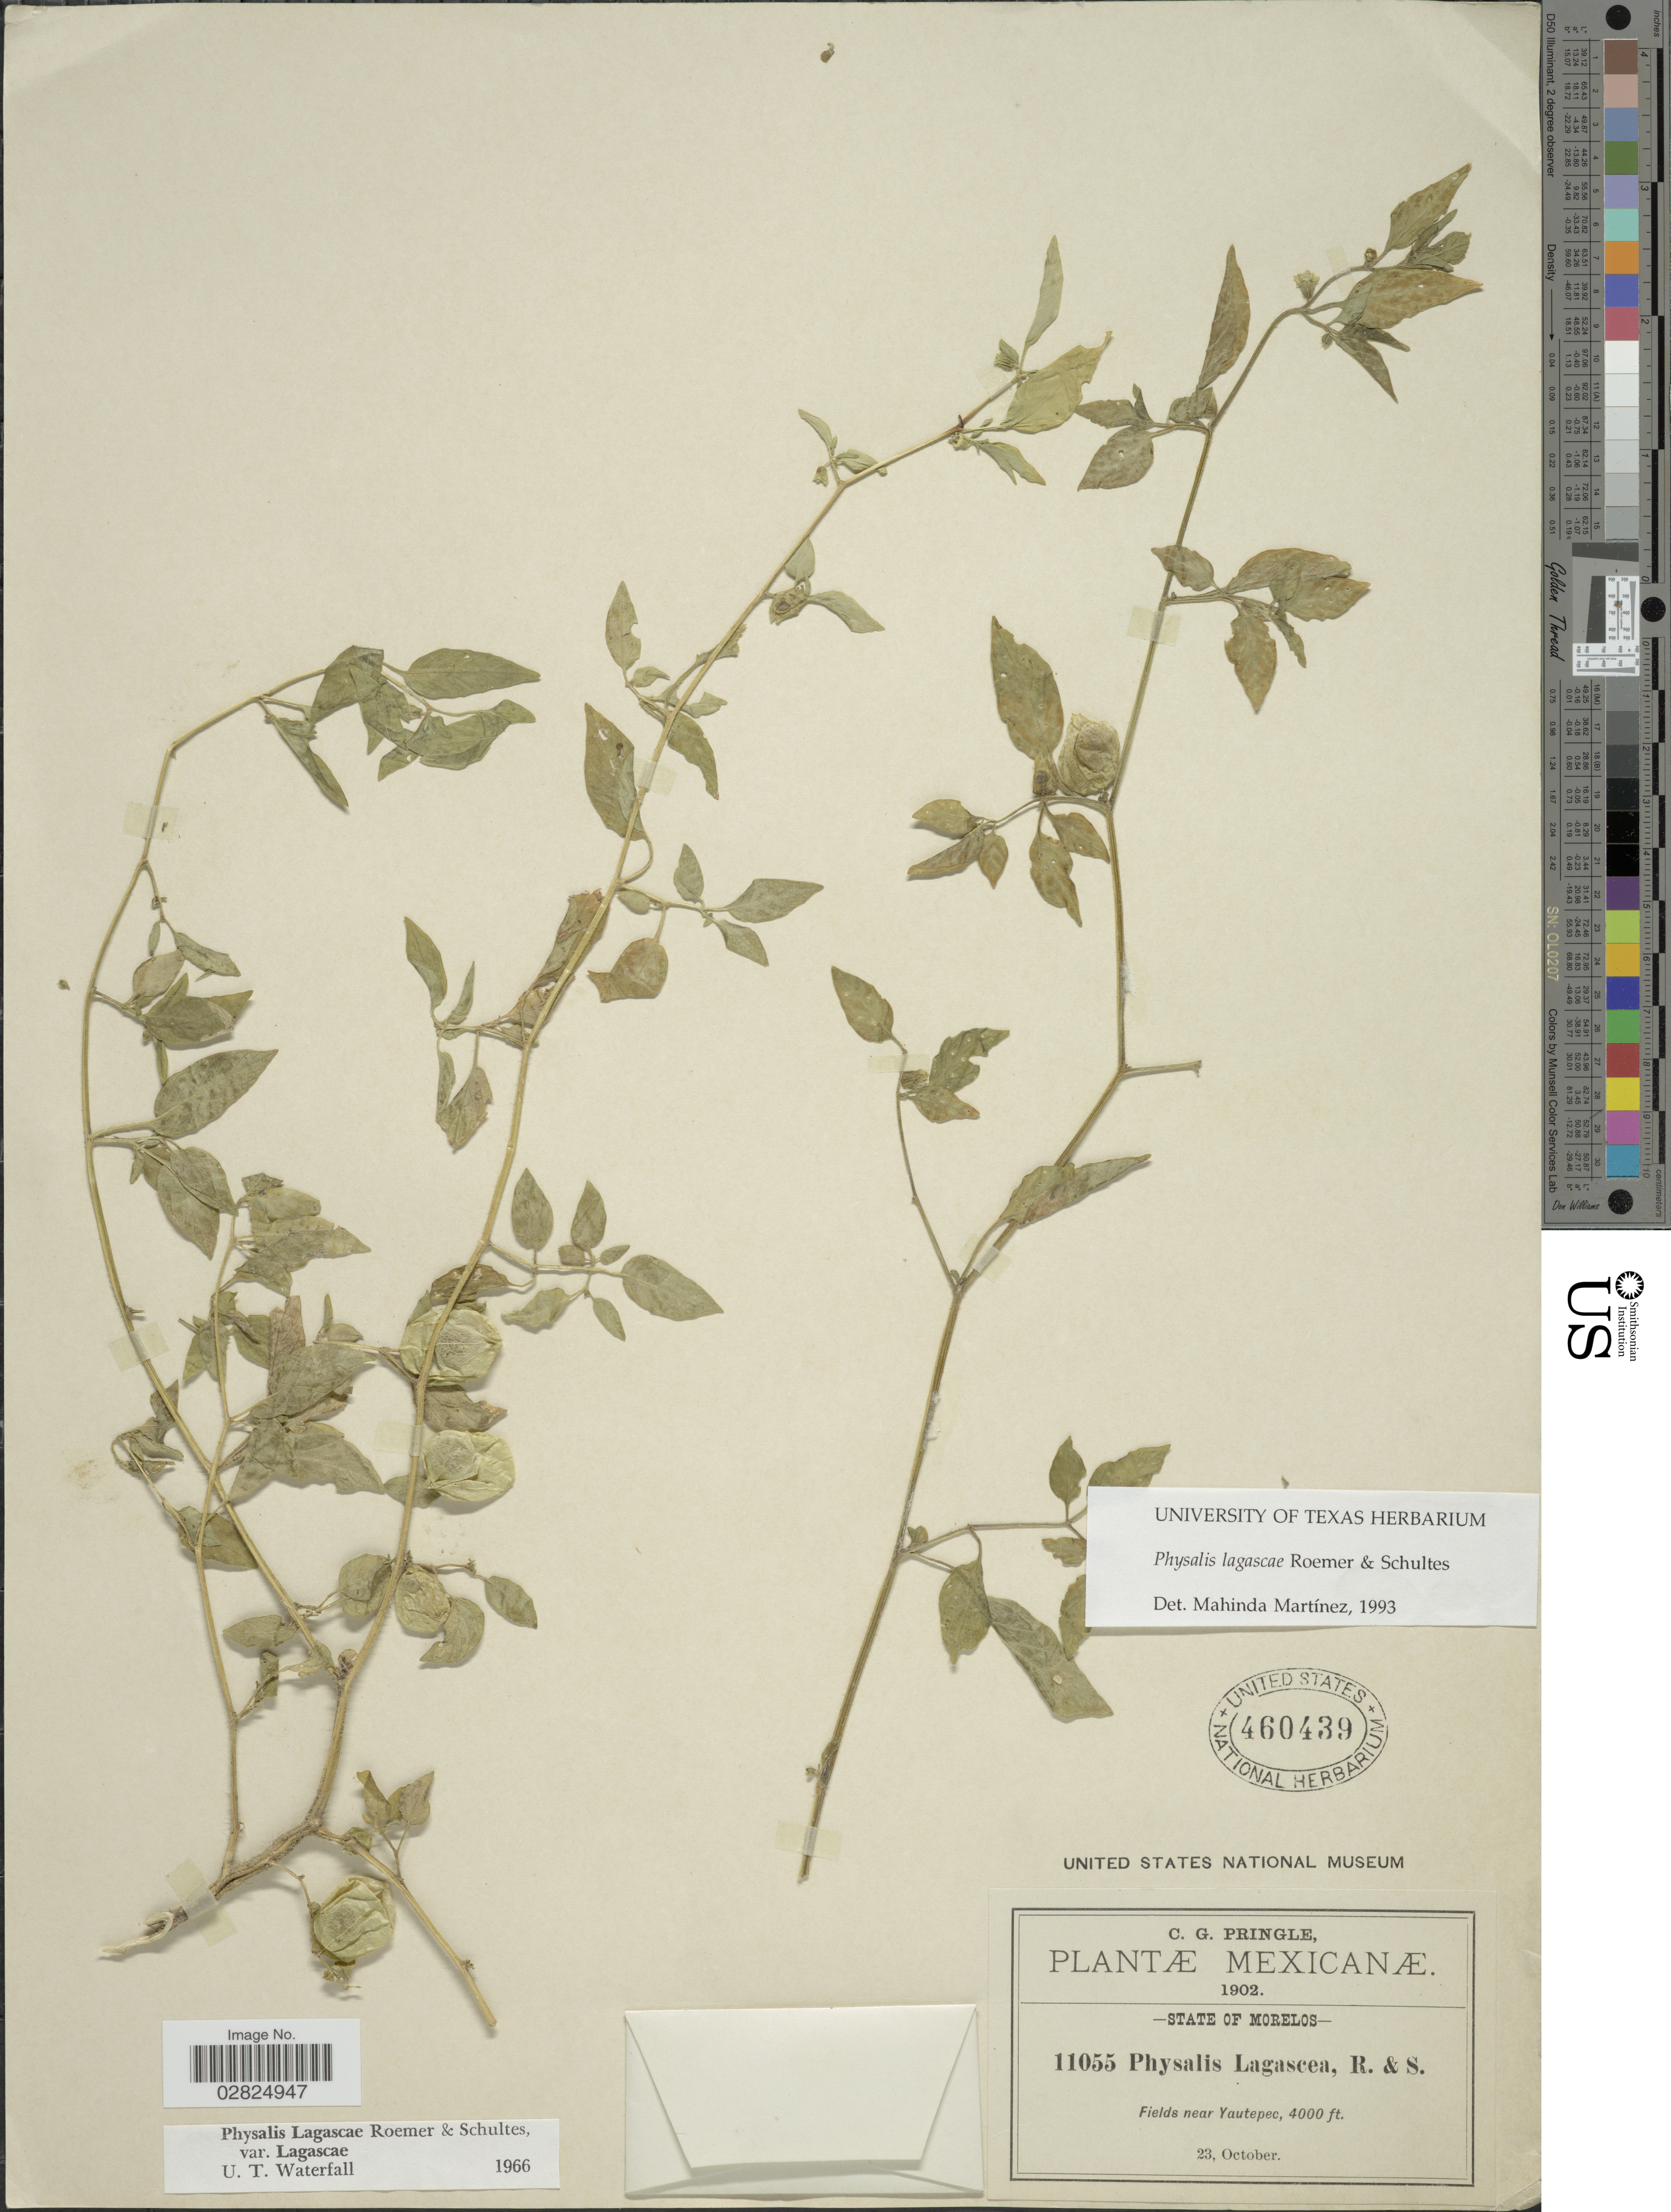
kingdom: Plantae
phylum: Tracheophyta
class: Magnoliopsida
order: Solanales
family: Solanaceae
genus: Physalis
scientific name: Physalis lagascae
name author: Roem. & Schult.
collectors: C. G. Pringle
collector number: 11055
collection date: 1902-10-23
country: Mexico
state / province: Morelos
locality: Fields near Yautepec.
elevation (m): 1219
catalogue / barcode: US 460439